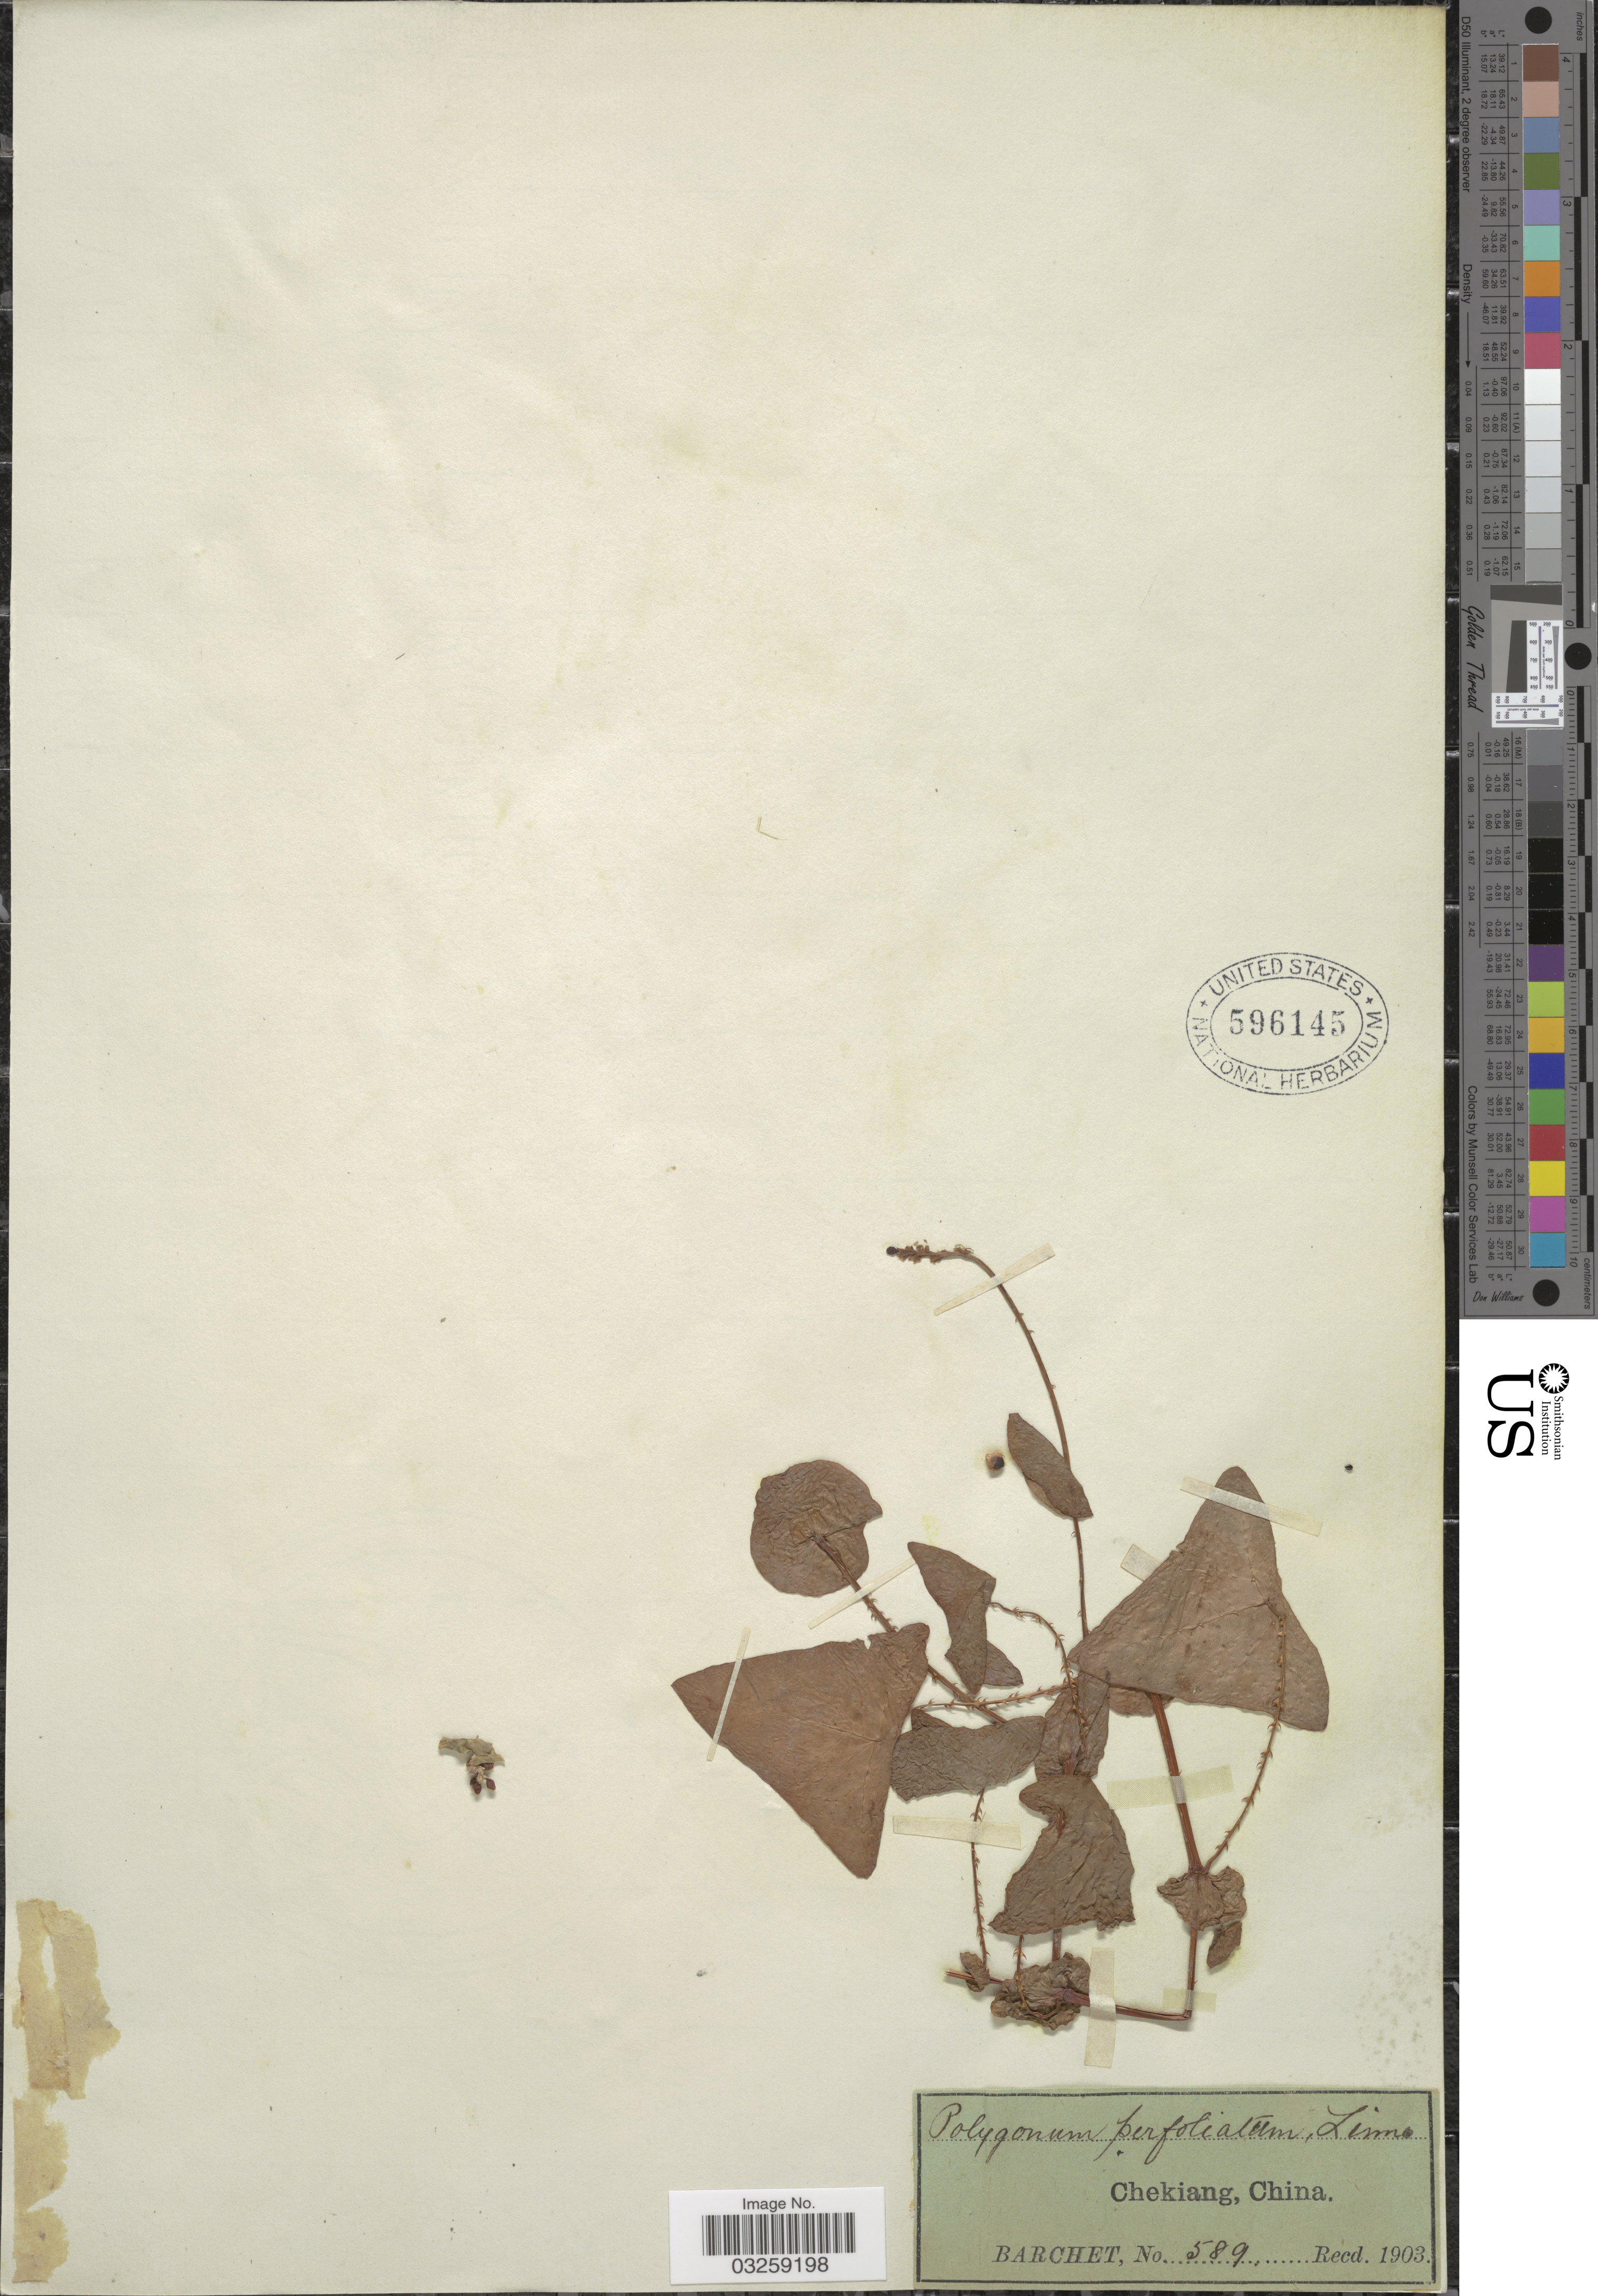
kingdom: Plantae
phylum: Tracheophyta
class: Magnoliopsida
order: Caryophyllales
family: Polygonaceae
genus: Polygonum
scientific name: Polygonum perfoliatum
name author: L.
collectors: Barchet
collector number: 589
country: China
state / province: Zhejiang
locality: Chekiang.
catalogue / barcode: US 596145